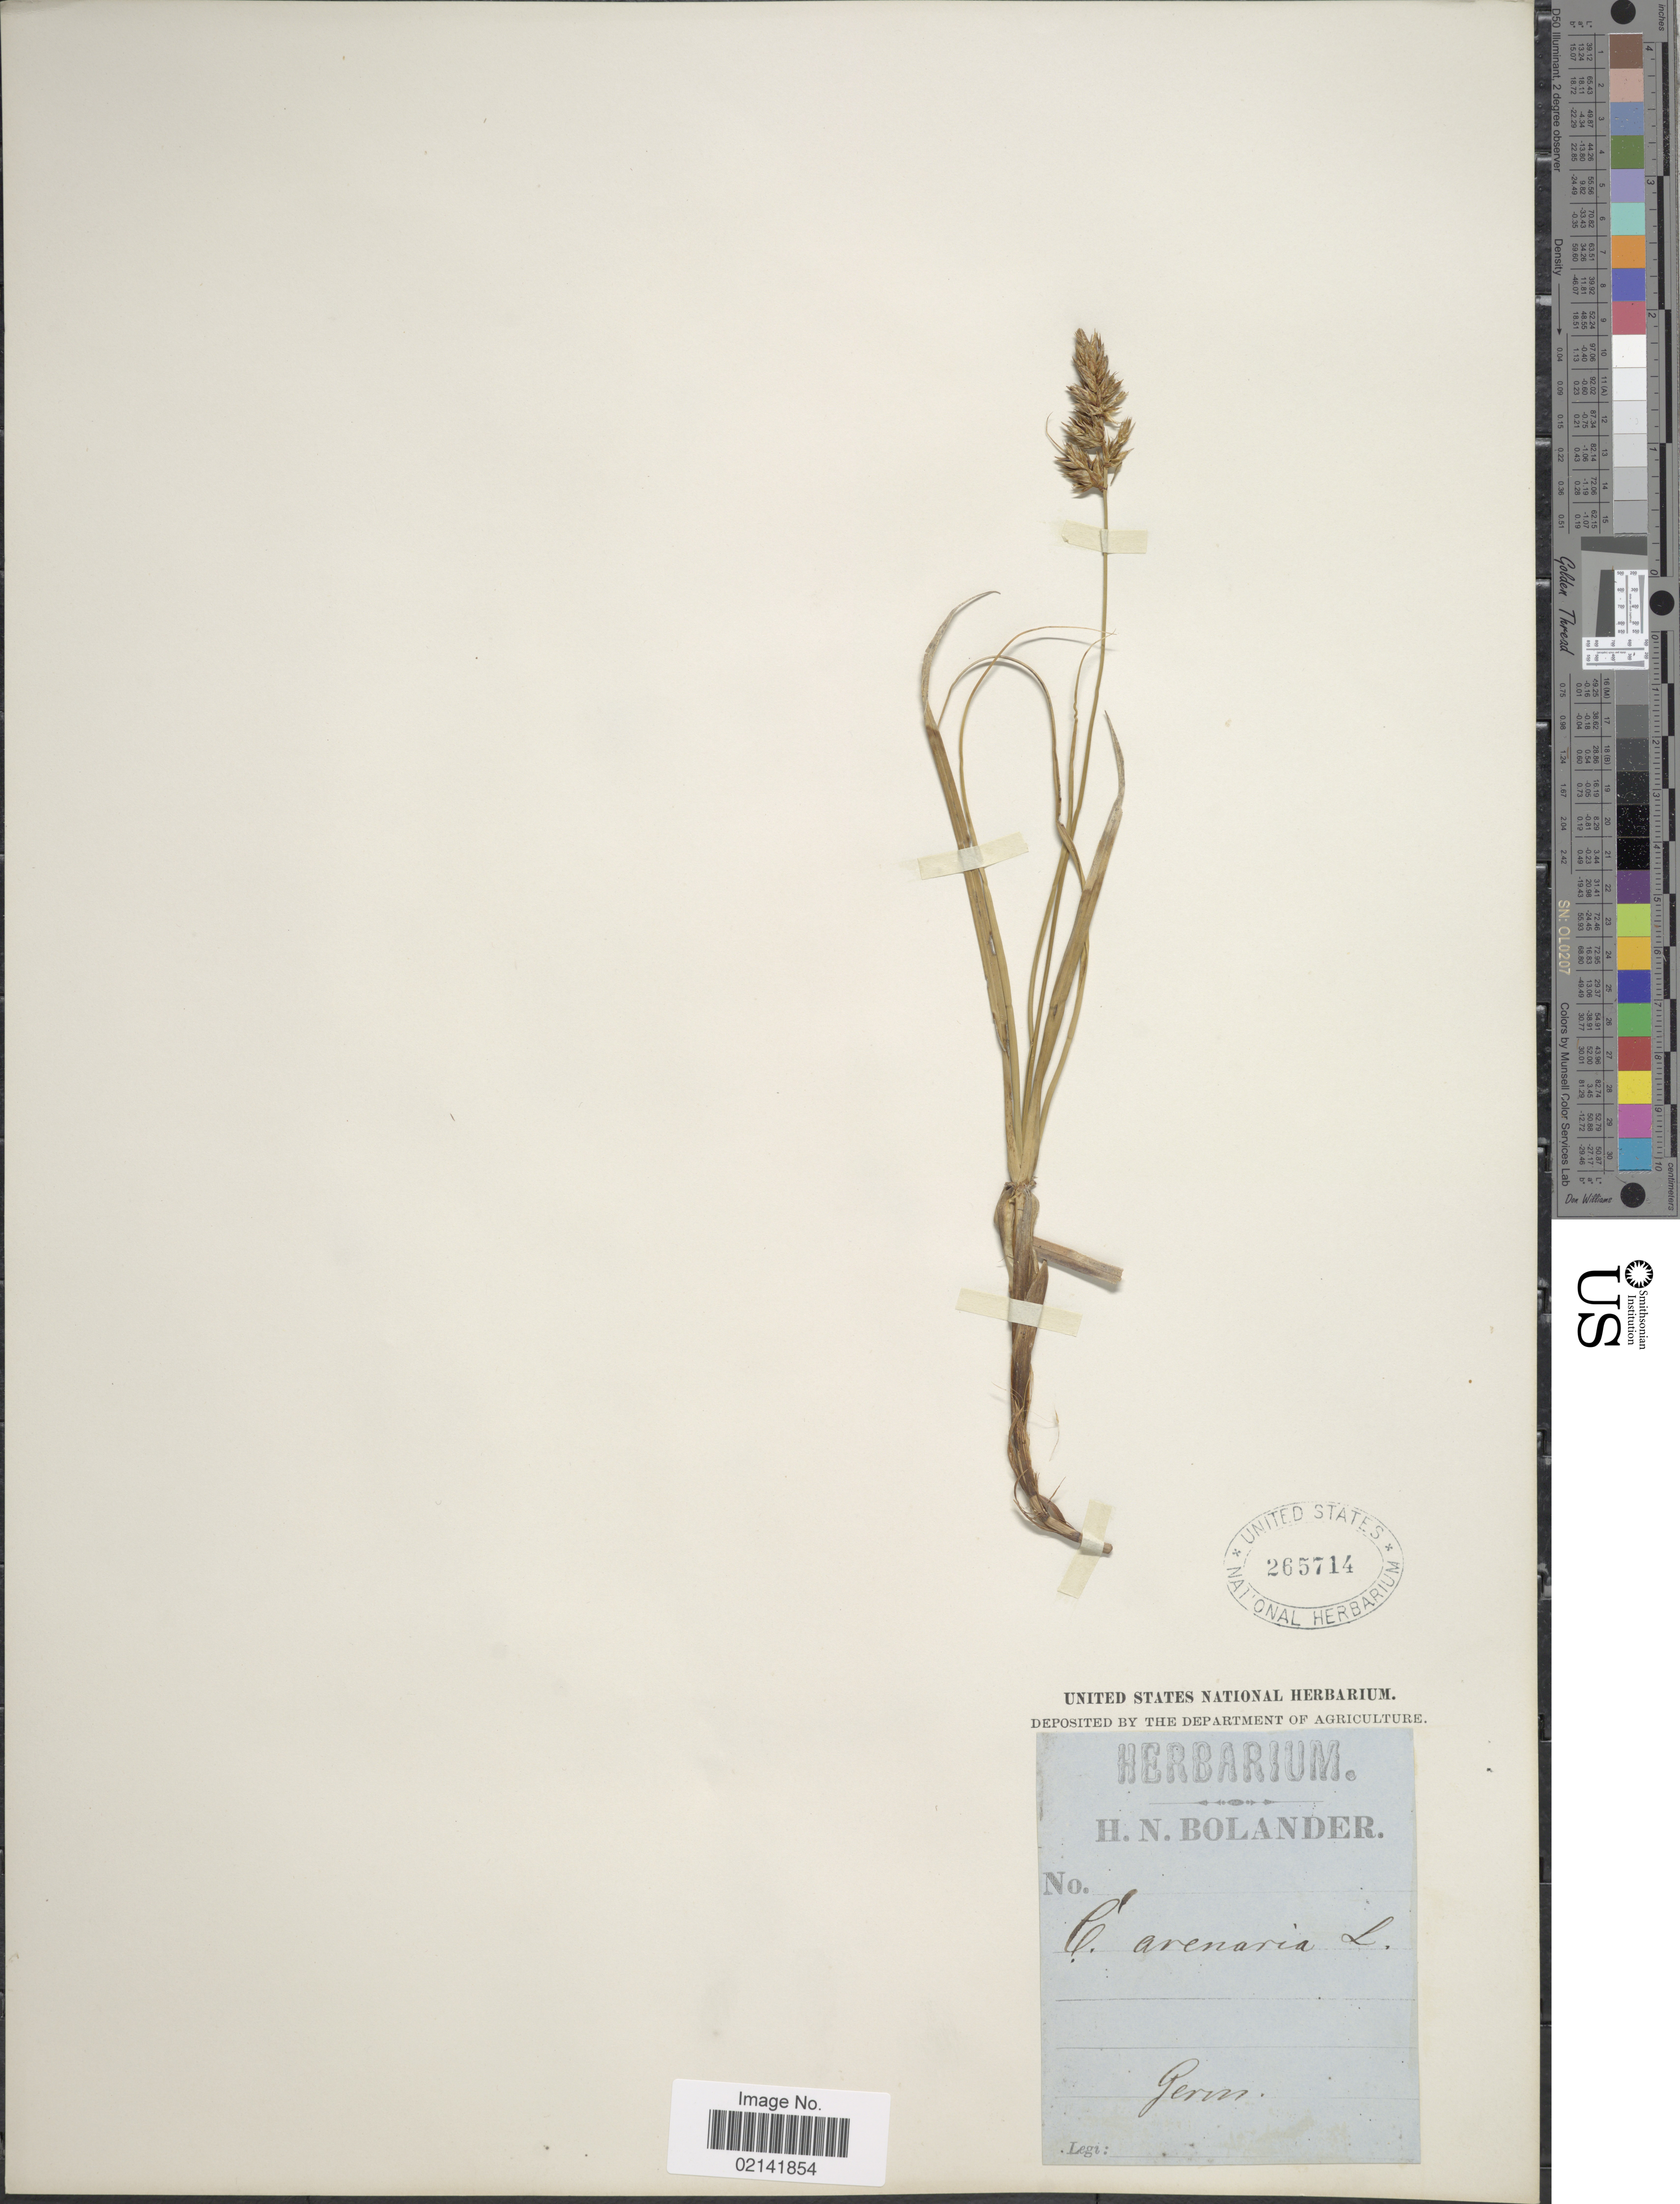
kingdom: Plantae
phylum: Tracheophyta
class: Liliopsida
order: Poales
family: Cyperaceae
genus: Carex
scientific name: Carex arenaria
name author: L.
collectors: H. N. Bolander (herbarium)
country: Germany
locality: Germ.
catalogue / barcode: US 265714